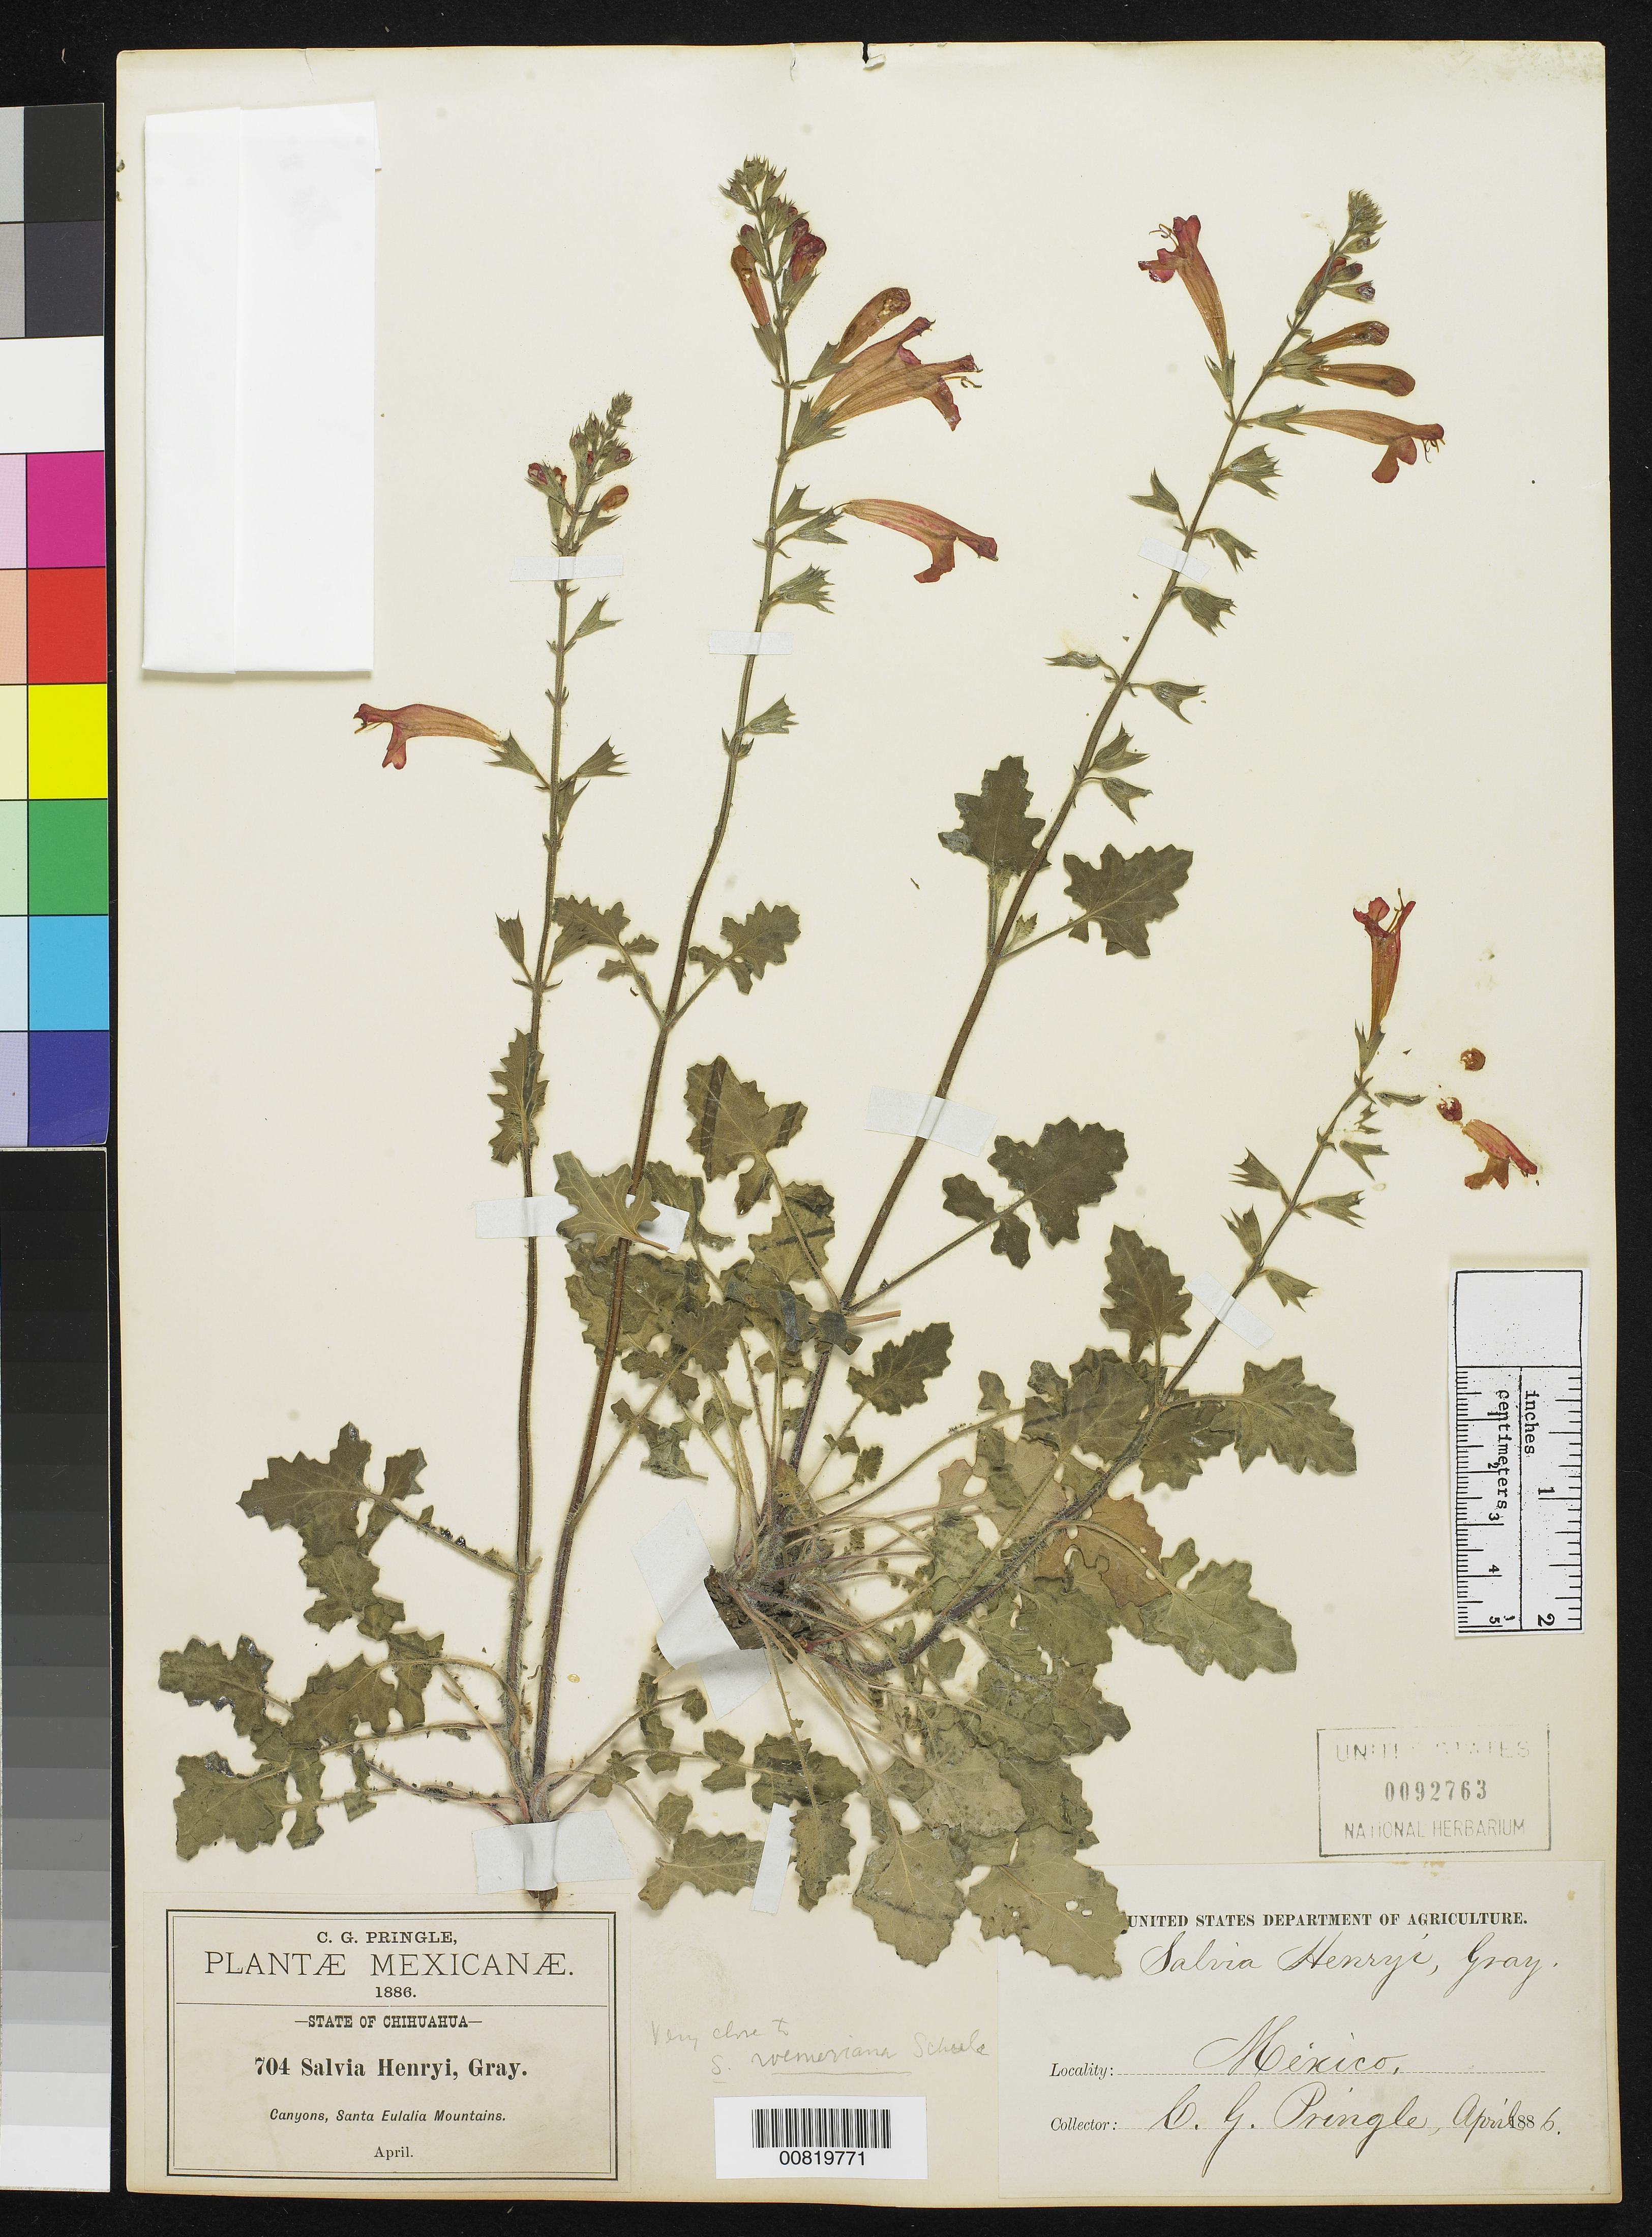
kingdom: Plantae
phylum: Tracheophyta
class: Magnoliopsida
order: Lamiales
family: Lamiaceae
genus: Salvia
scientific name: Salvia henryi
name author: A. Gray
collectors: C. G. Pringle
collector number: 704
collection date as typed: Apr 1886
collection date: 1886-04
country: Mexico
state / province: Chihuahua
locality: Canyons, Santa Eulalia Mountains, Chihuahua.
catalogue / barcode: US 92763